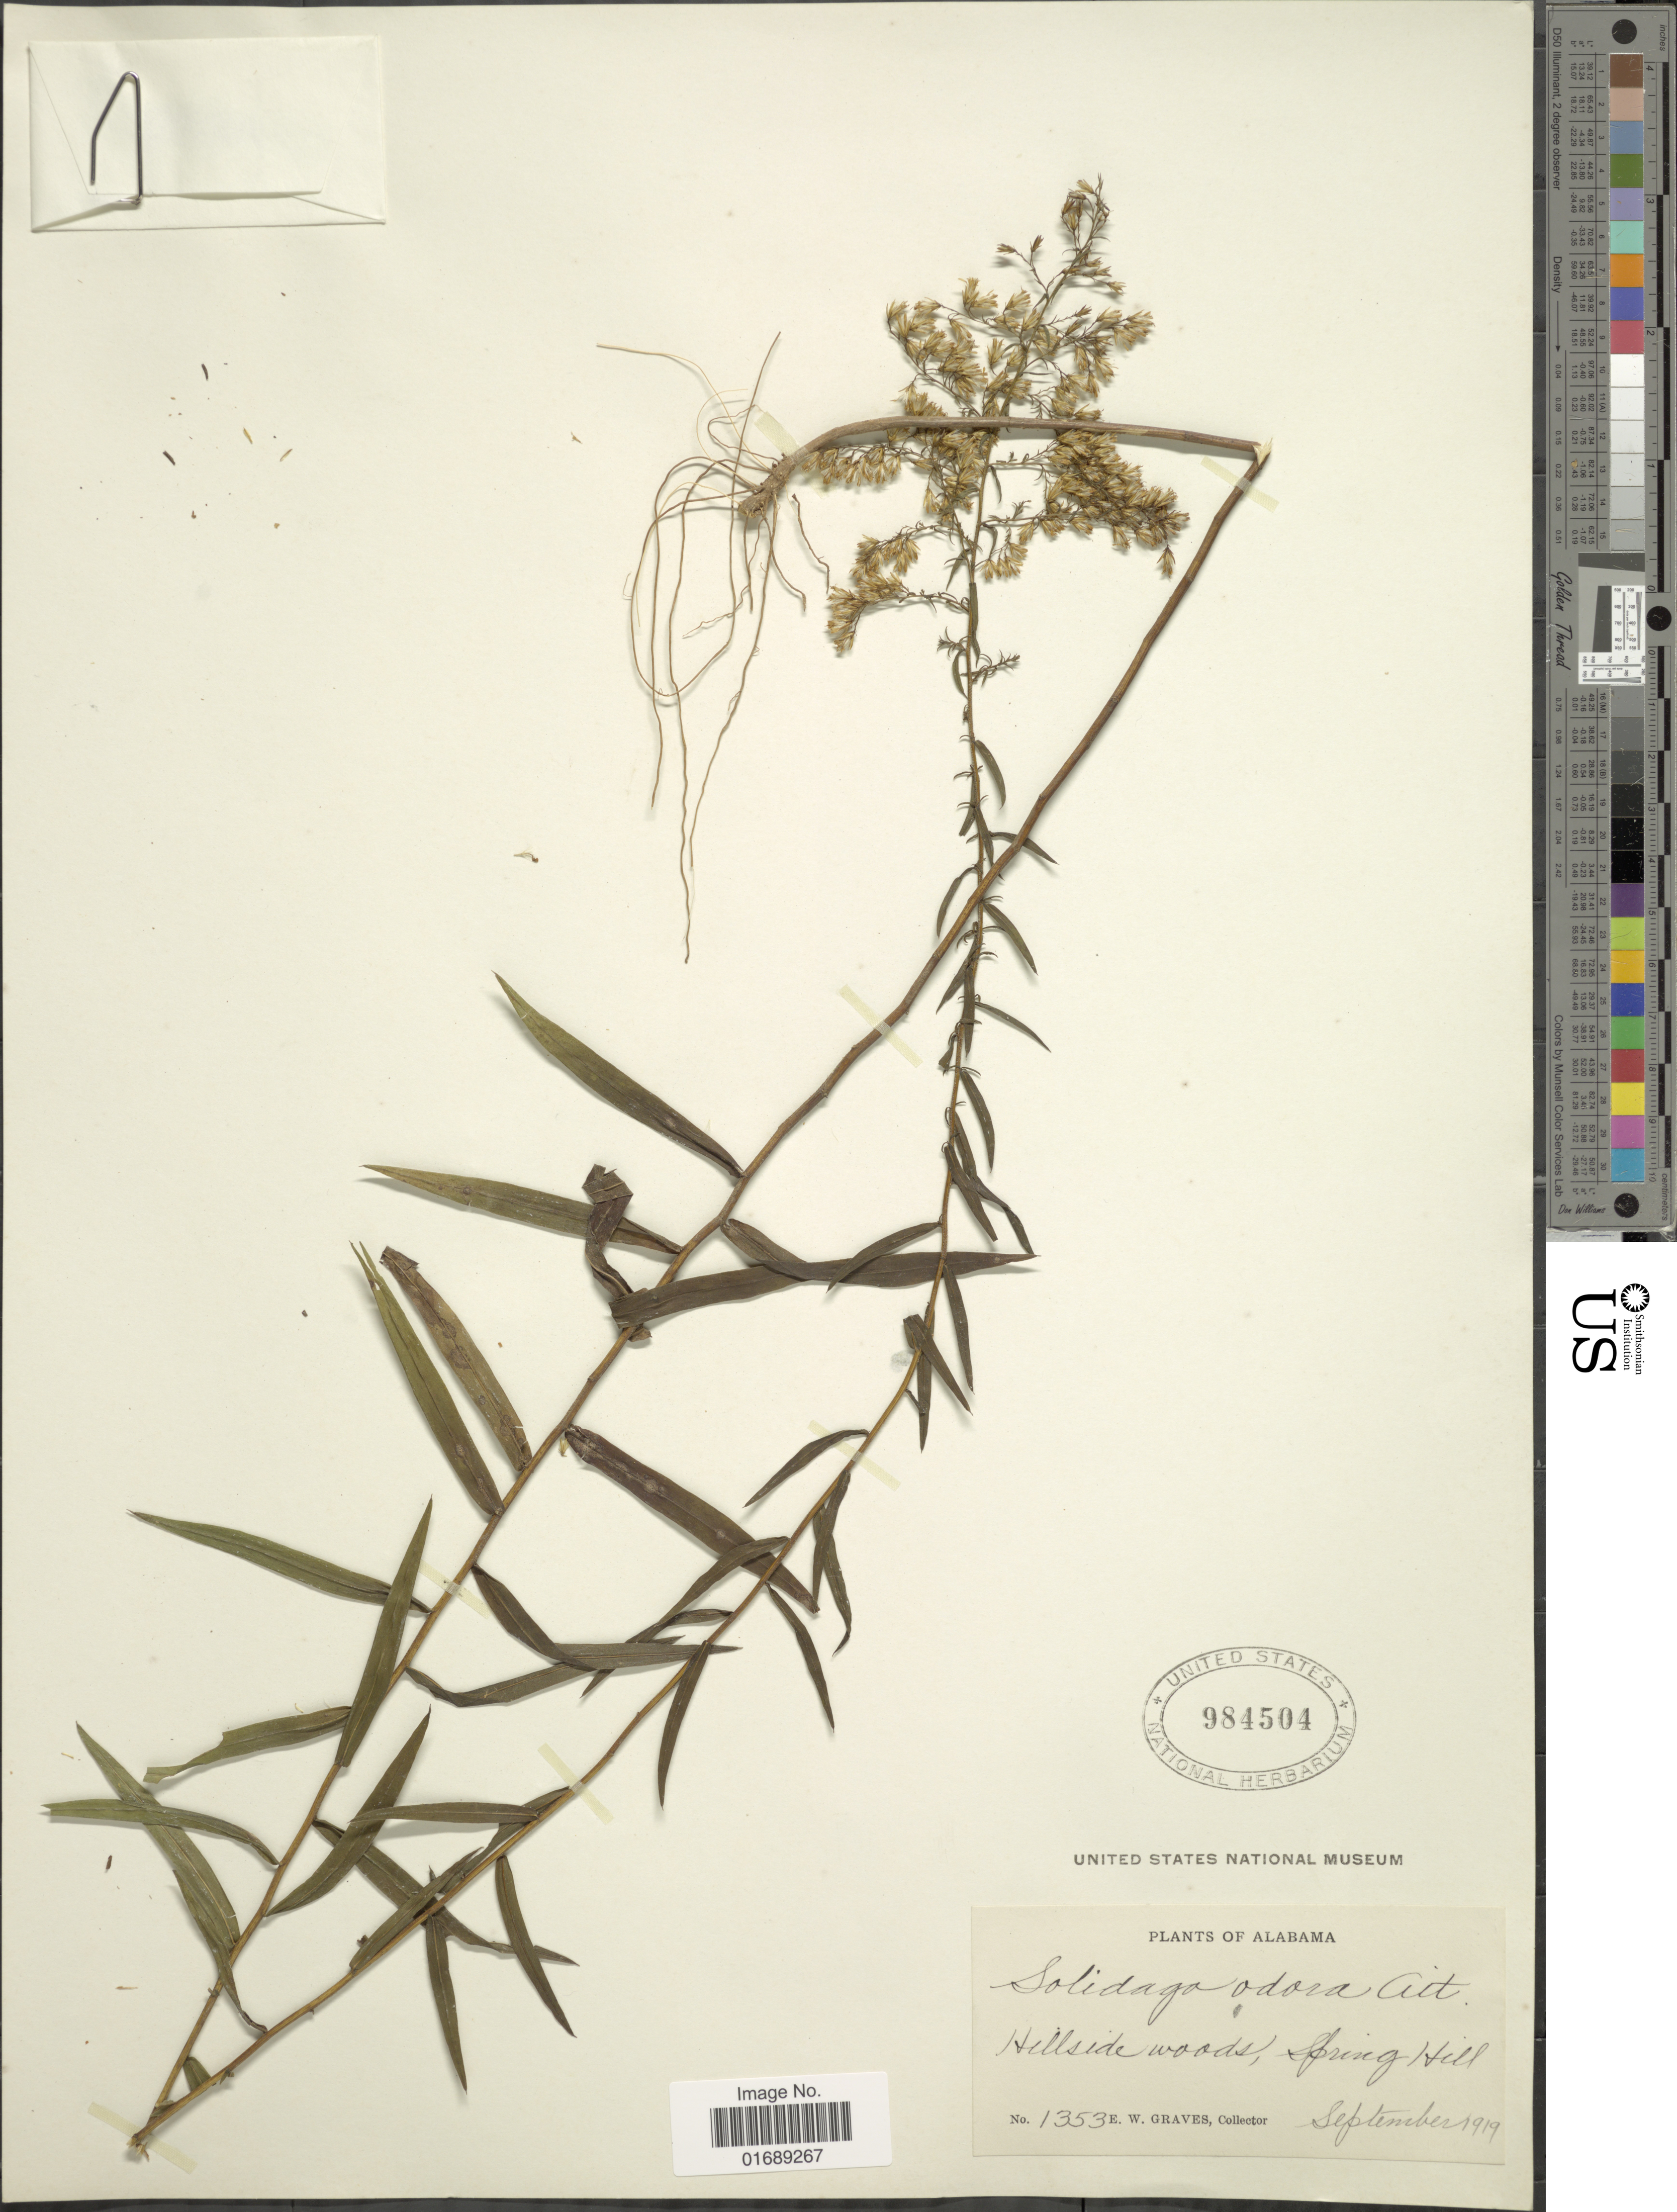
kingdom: Plantae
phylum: Tracheophyta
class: Magnoliopsida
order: Asterales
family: Asteraceae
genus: Solidago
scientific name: Solidago odora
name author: Aiton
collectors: E. Graves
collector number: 1353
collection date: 1919-09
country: United States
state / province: Alabama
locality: Hillside woods, Spring Hell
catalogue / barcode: US 984504